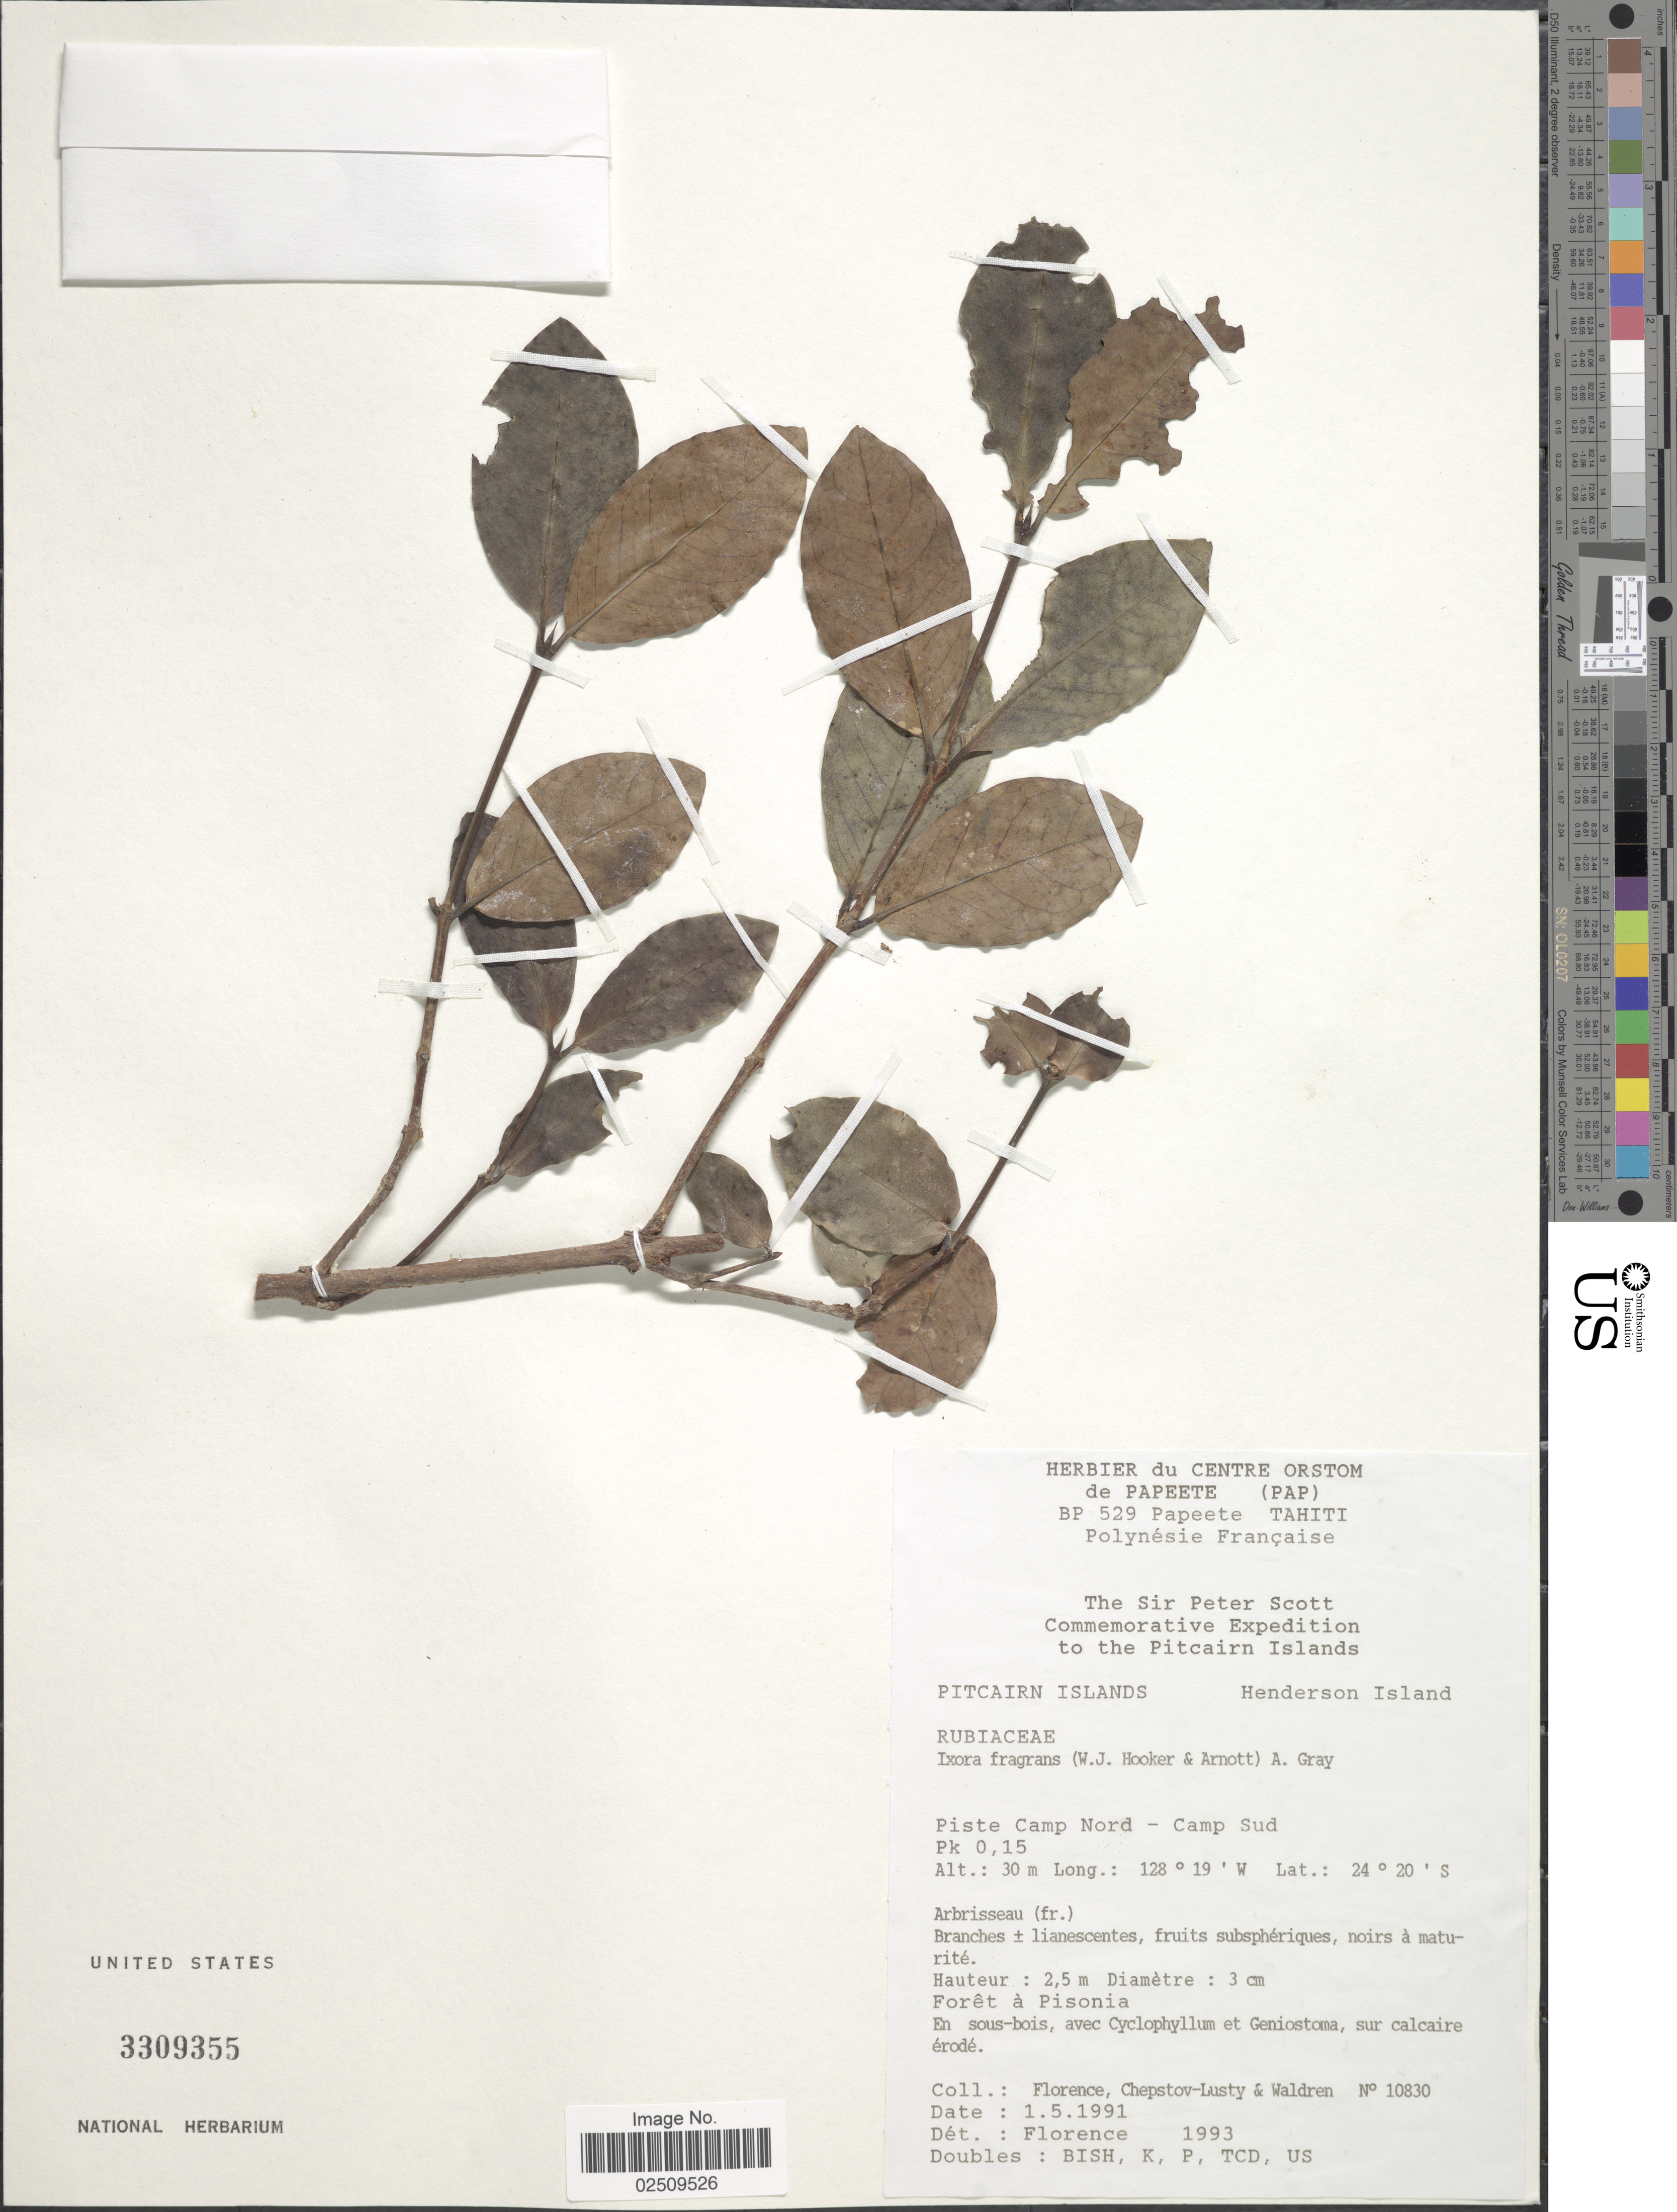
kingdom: Plantae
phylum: Tracheophyta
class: Magnoliopsida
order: Gentianales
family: Rubiaceae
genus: Ixora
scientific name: Ixora fragrans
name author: (Hook. & Arn.) A. Gray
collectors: -. Florence, -. Chepstov-lusty & Waldren, --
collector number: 10830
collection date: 1991-05-01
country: Pitcairn Islands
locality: Henderson Island, Piste Camp Nord - Camp Sud Pk 0, 15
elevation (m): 30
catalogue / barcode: US 3309355